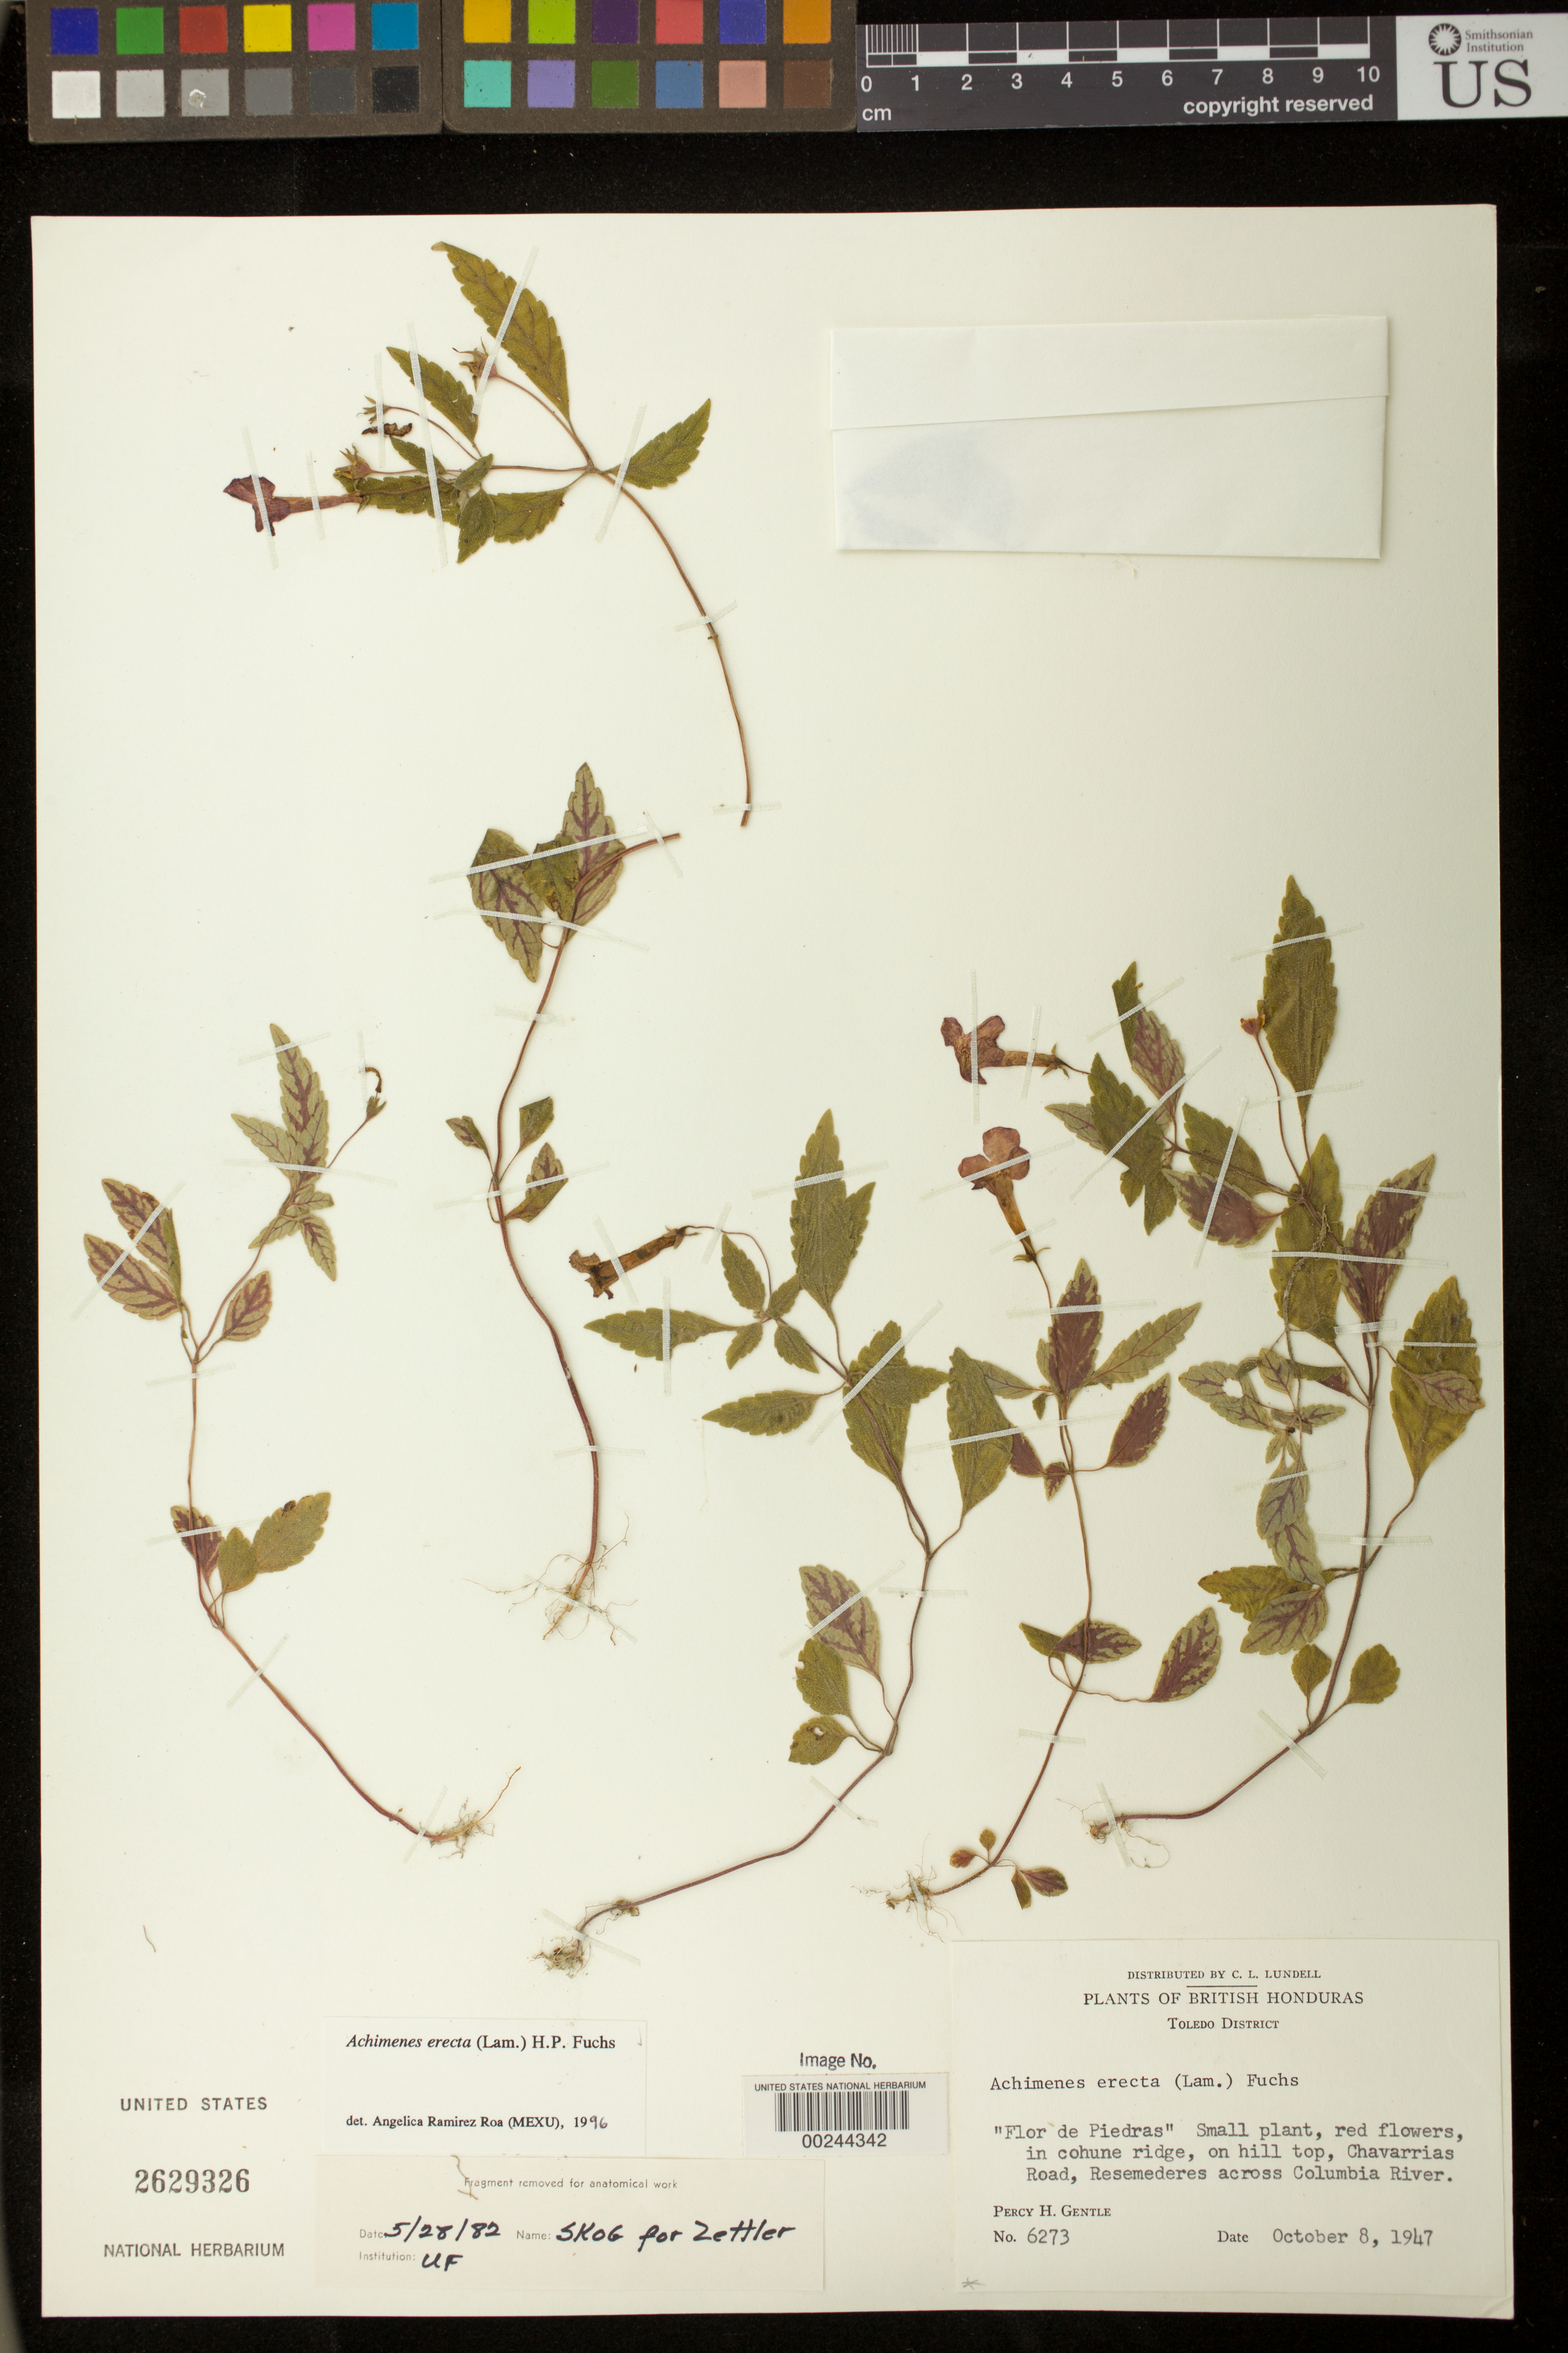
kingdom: Plantae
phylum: Tracheophyta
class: Magnoliopsida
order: Lamiales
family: Gesneriaceae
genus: Achimenes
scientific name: Achimenes erecta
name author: (Lam.) H.P. Fuchs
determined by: Skog, Laurence E.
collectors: P. H. Gentle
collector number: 6273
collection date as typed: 08 Oct 1947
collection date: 1947-10-08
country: Belize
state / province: Toledo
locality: Chavarrias Road, Resemederes across Columbia River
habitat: In cohune ridge, on hill top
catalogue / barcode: US 2629326